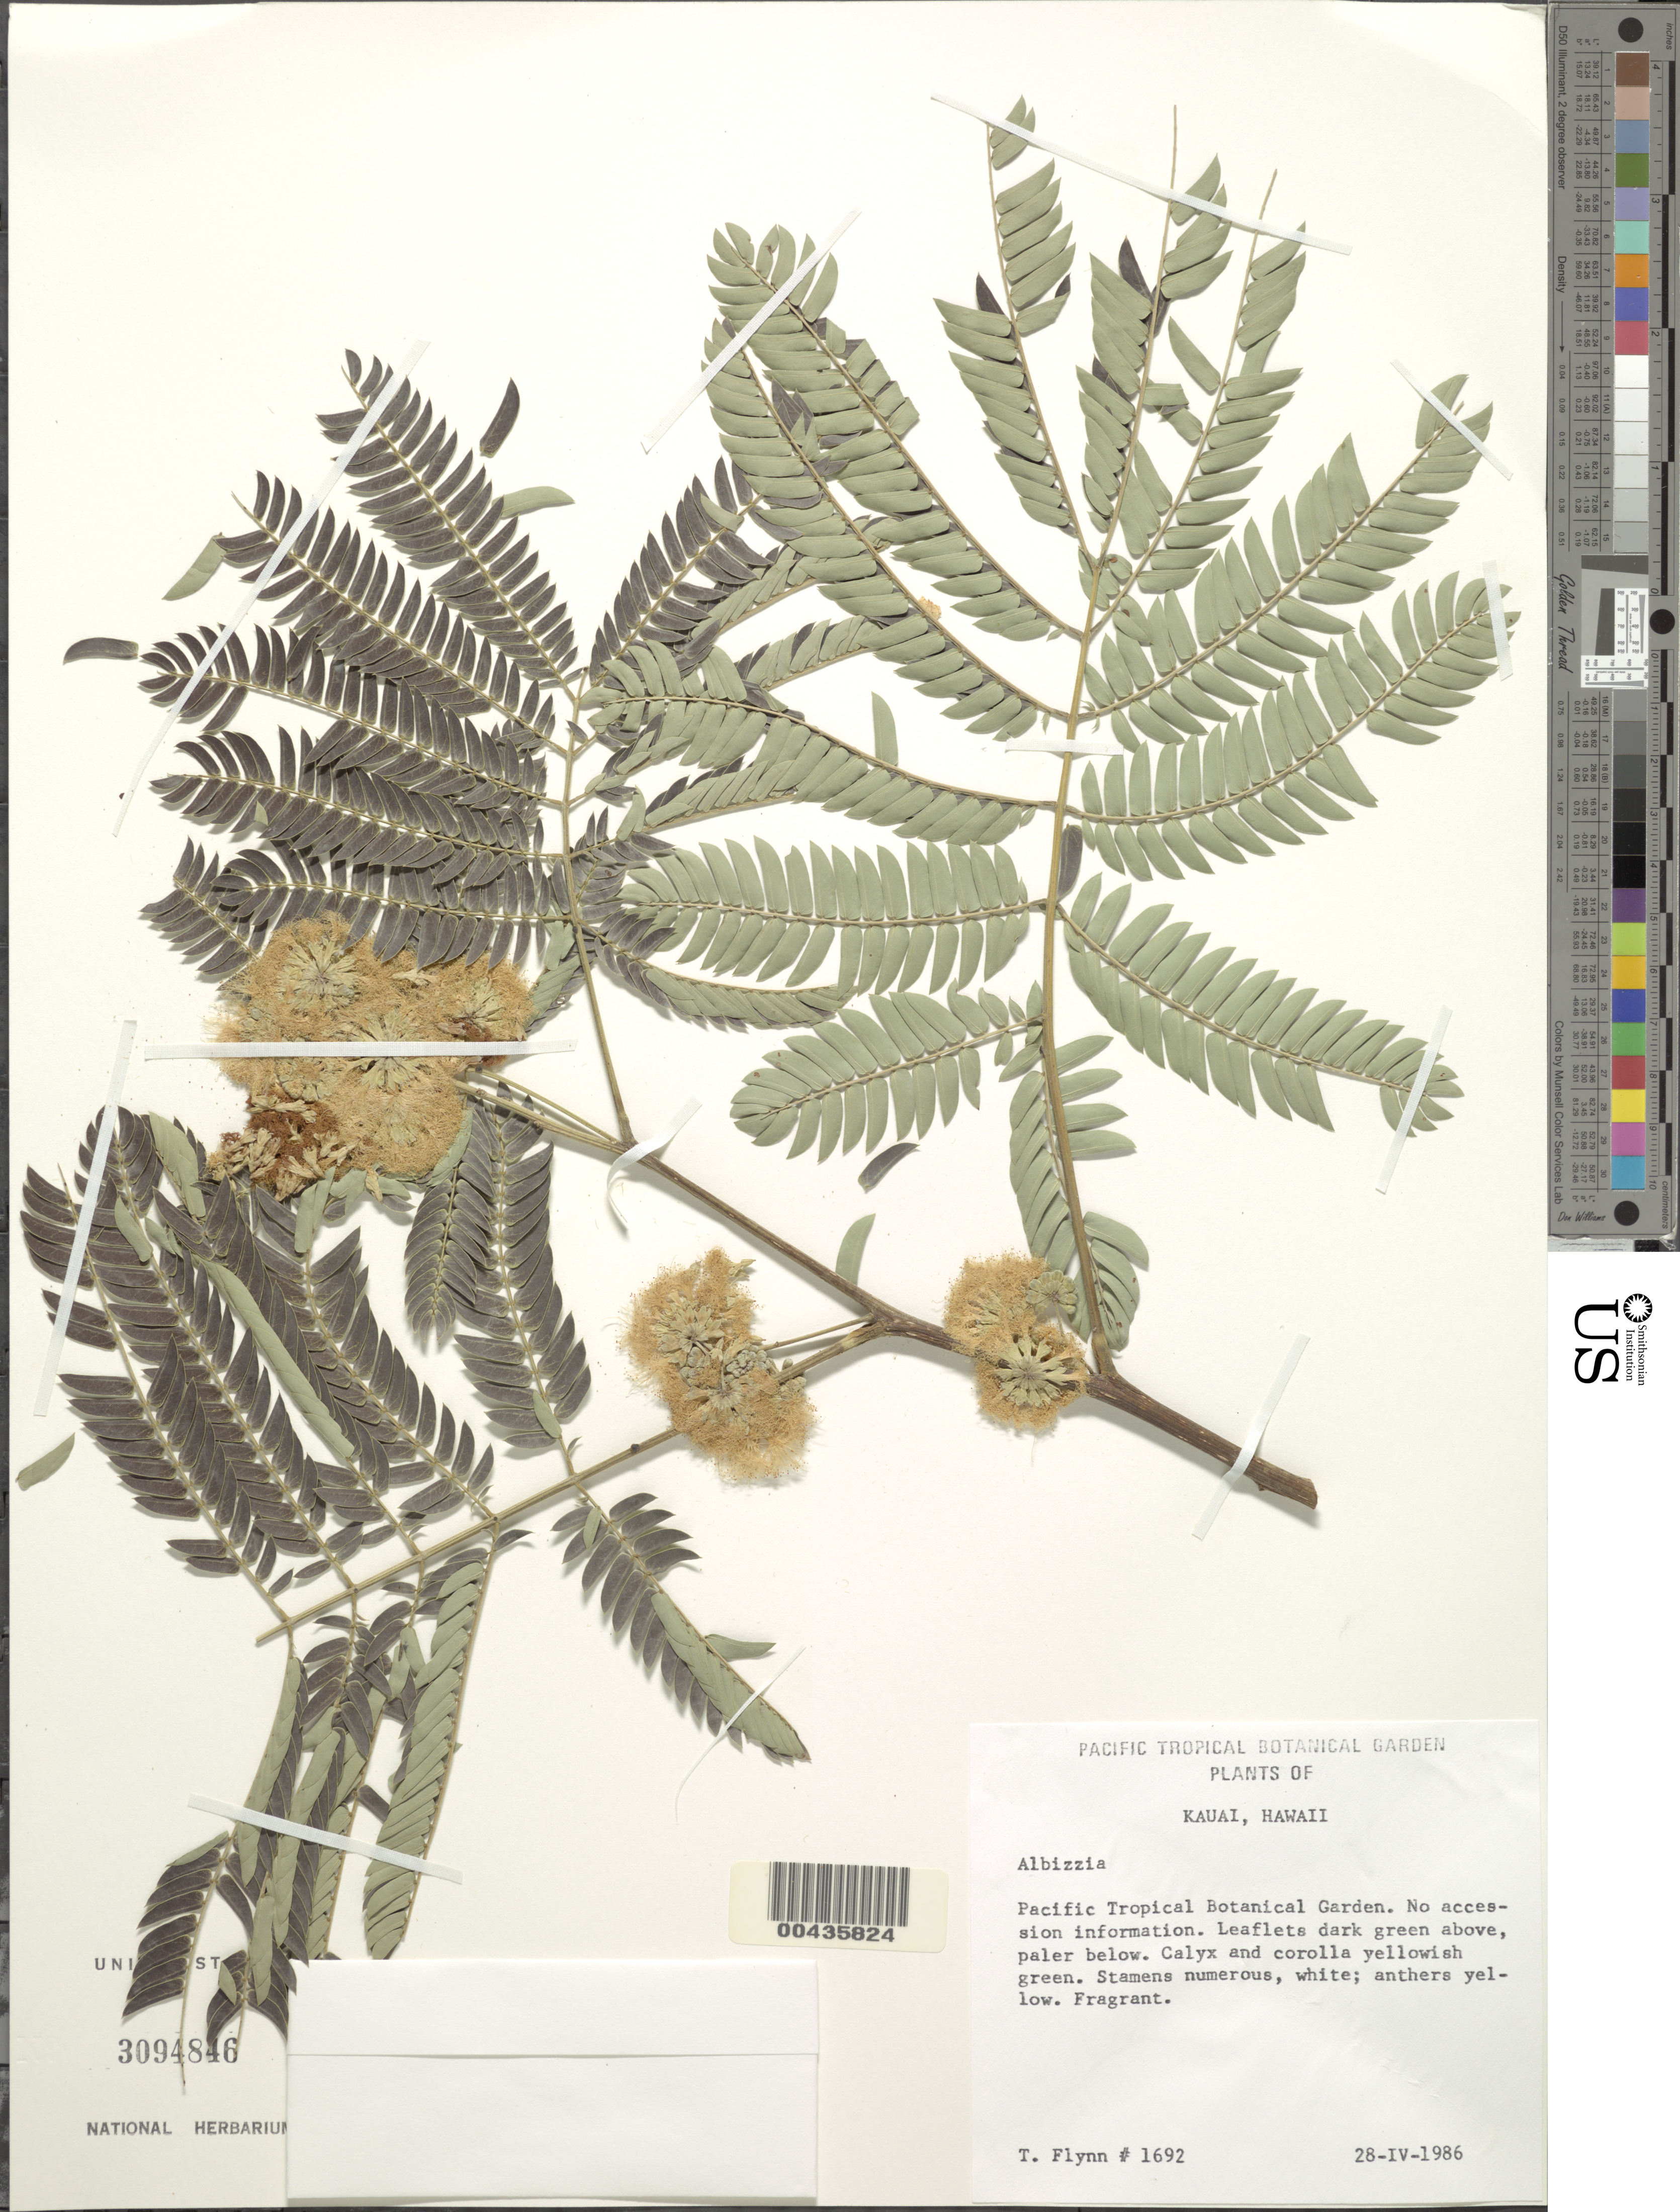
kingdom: Plantae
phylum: Tracheophyta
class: Magnoliopsida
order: Fabales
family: Fabaceae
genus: Albizia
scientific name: Albizia sp.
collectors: T. W. Flynn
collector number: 1692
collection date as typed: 28 Apr 1986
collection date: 1986-04-28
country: United States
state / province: Hawaii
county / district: Kauai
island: Kaua'i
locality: Pacific Tropical Botanical Garden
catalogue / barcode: US 3094846